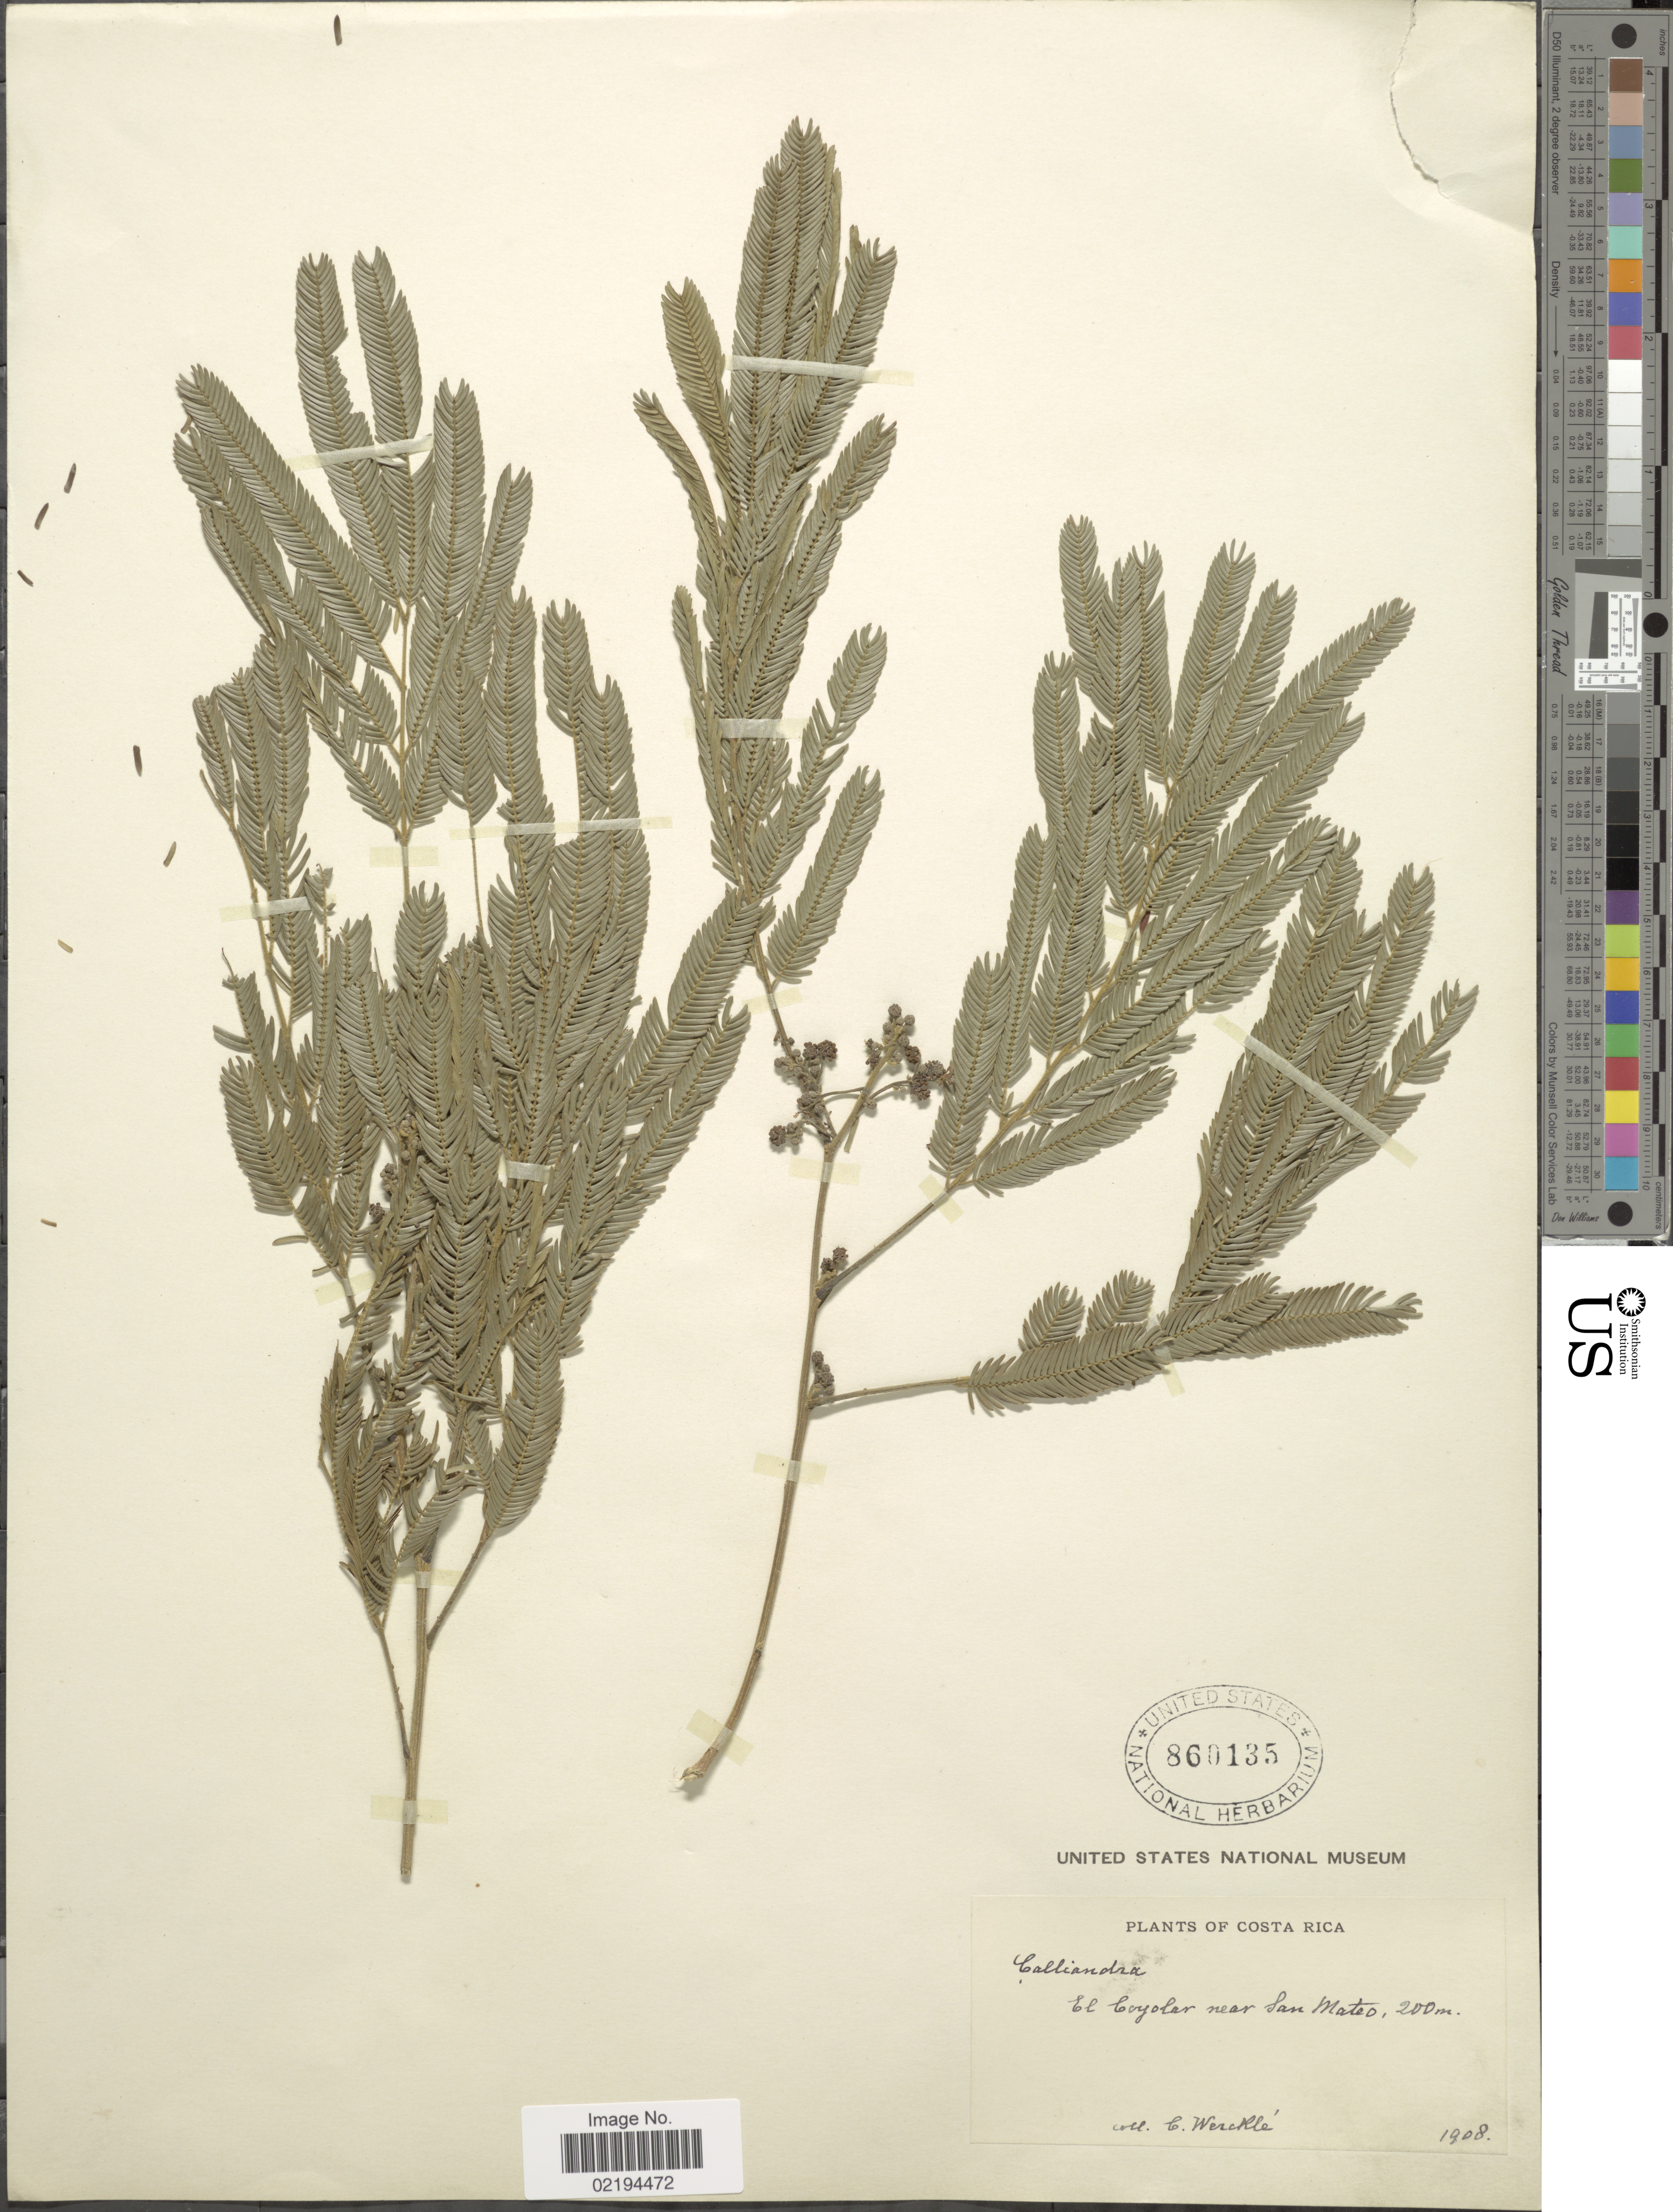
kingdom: Plantae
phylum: Tracheophyta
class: Magnoliopsida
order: Fabales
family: Fabaceae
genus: Pseudalbizzia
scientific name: Pseudalbizzia niopoides var. niopoides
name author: (Spruce ex Benth.) Koenen & Duno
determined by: Strong, Mark T., (BOT), Smithsonian Institution - National Museum of Natural History (UNITED STATES)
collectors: C. Wercklé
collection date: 1908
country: Costa Rica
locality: El Coyolar near San Mateo.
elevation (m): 200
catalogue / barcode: US 860135